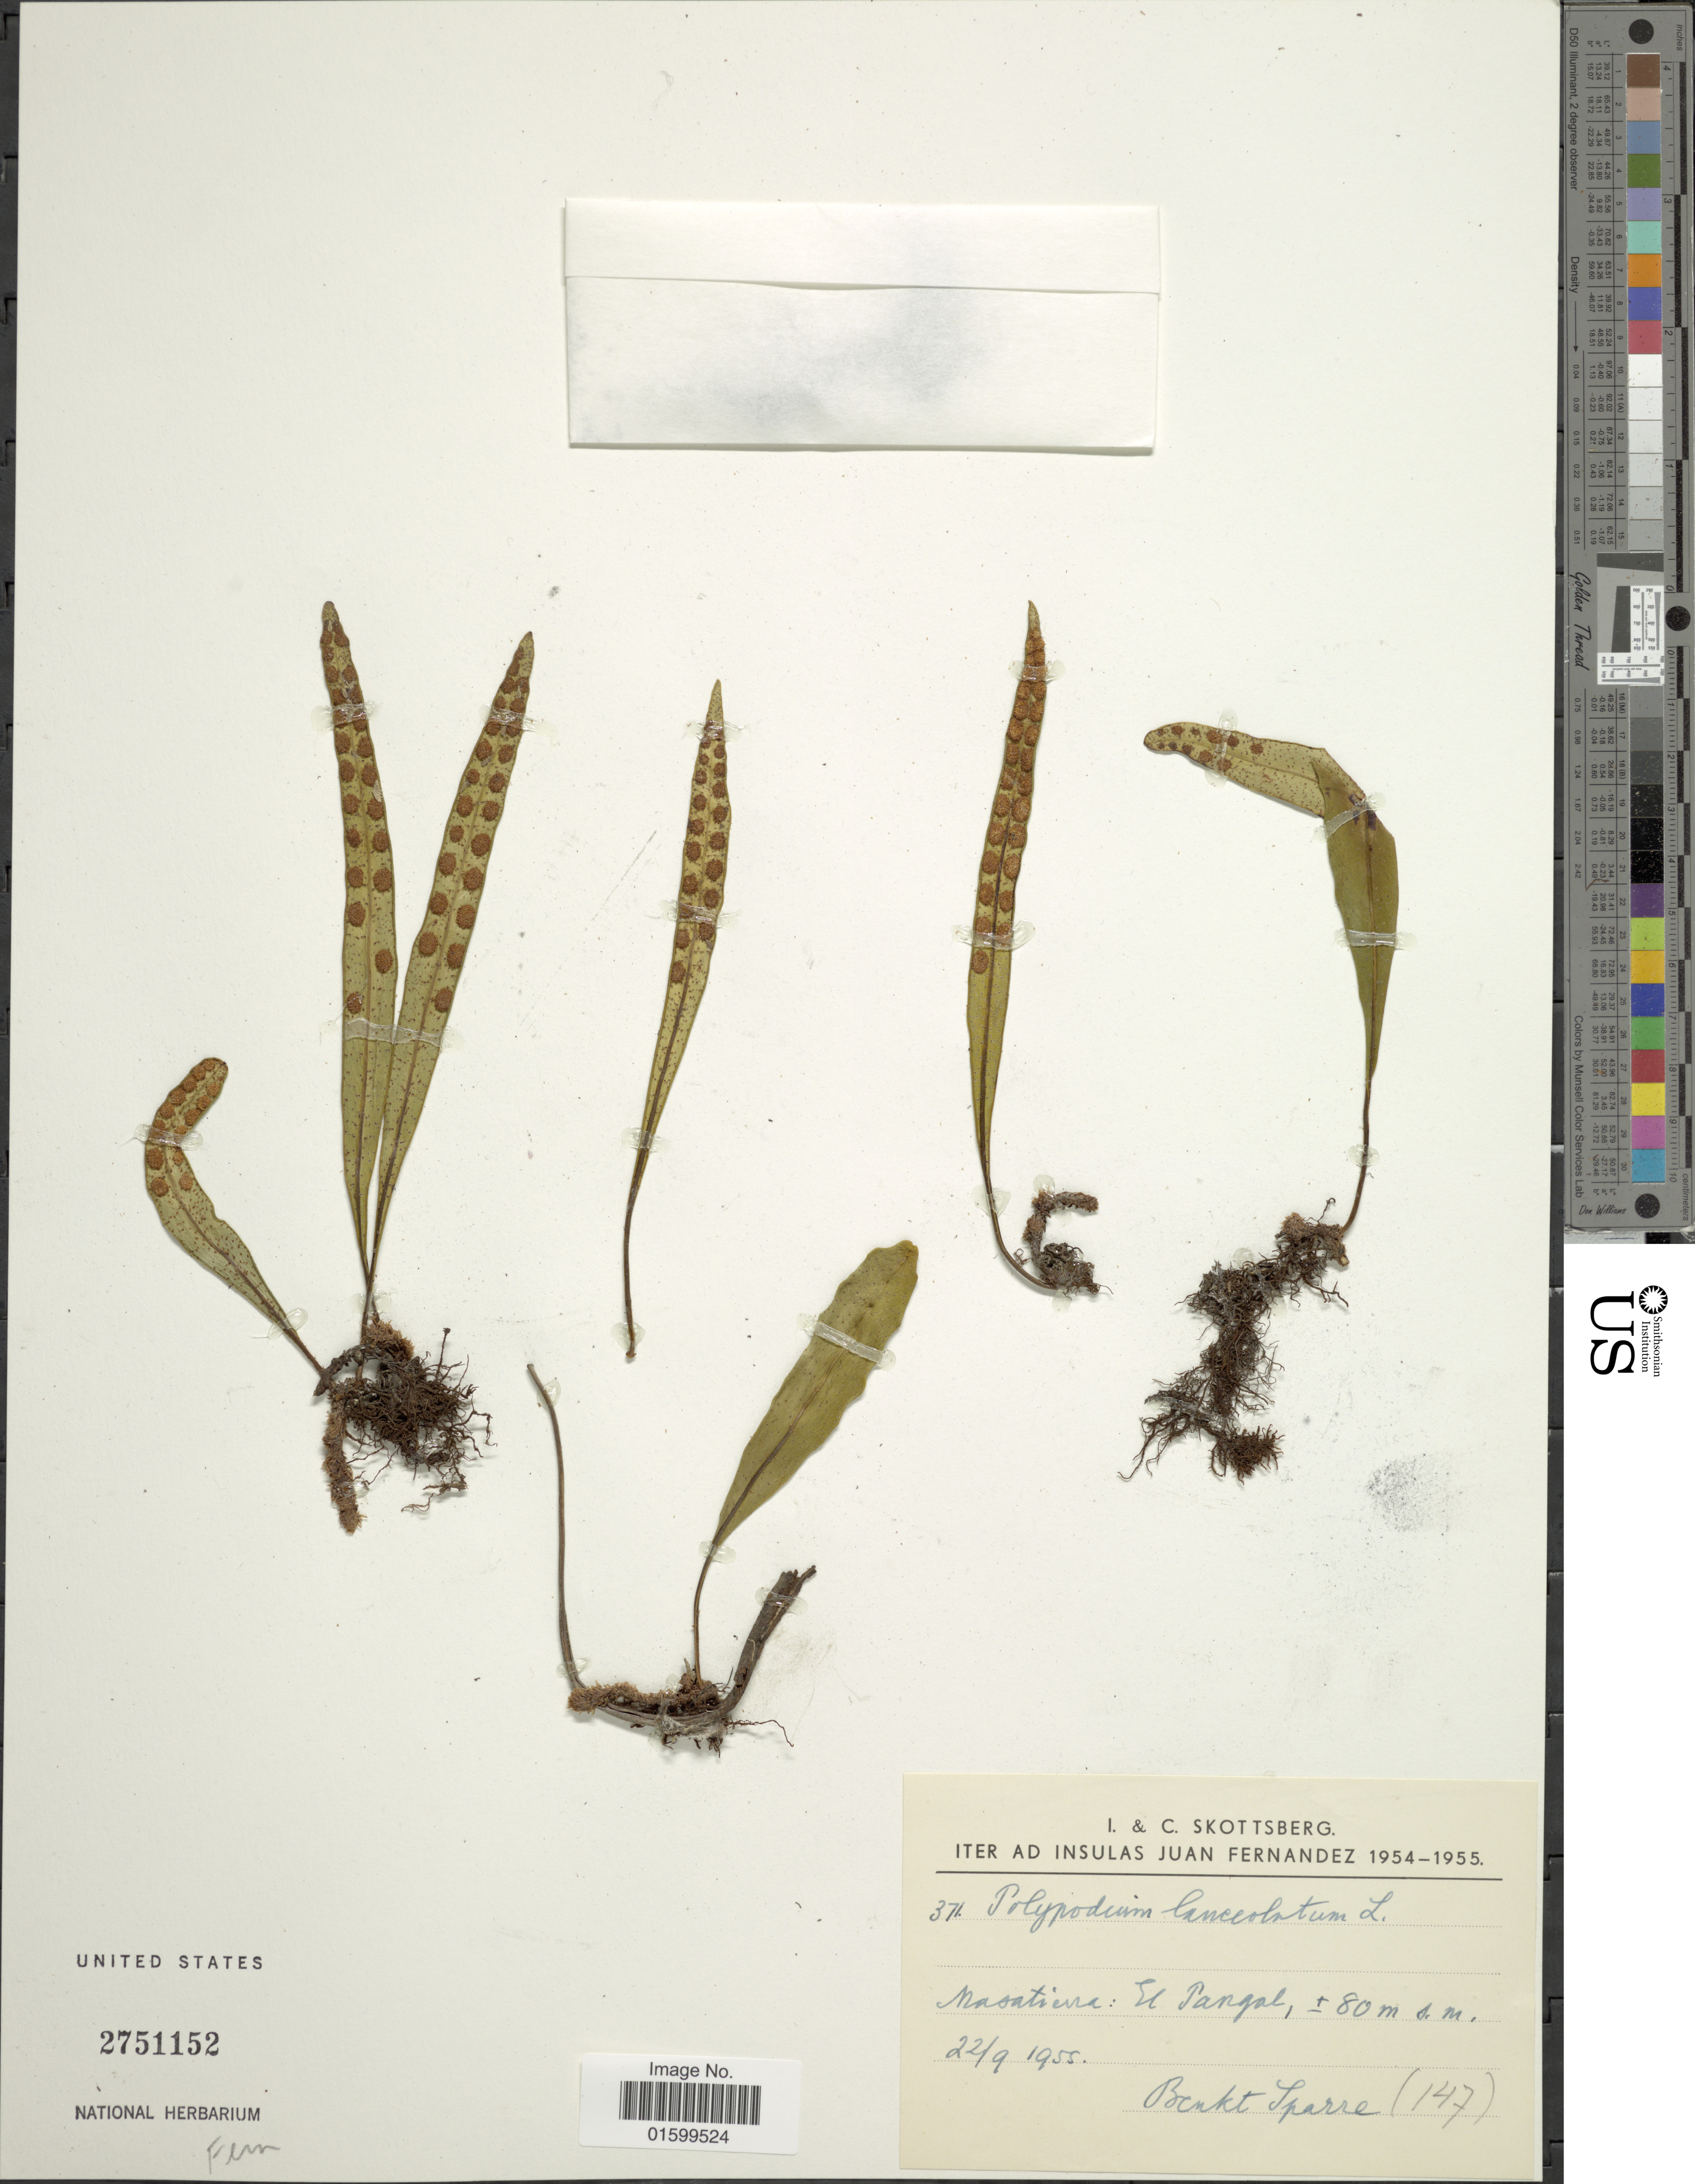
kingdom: Plantae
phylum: Tracheophyta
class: Polypodiopsida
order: Polypodiales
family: Polypodiaceae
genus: Pleopeltis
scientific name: Pleopeltis macrocarpa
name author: (Bory ex Willd.) Kaulf.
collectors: B. Sparre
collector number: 147/371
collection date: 1955-09-22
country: Chile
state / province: Valparaíso (V)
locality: Insulas Juan Fernandez, Masatierra: El Pangal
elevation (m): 80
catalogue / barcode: US 2751152